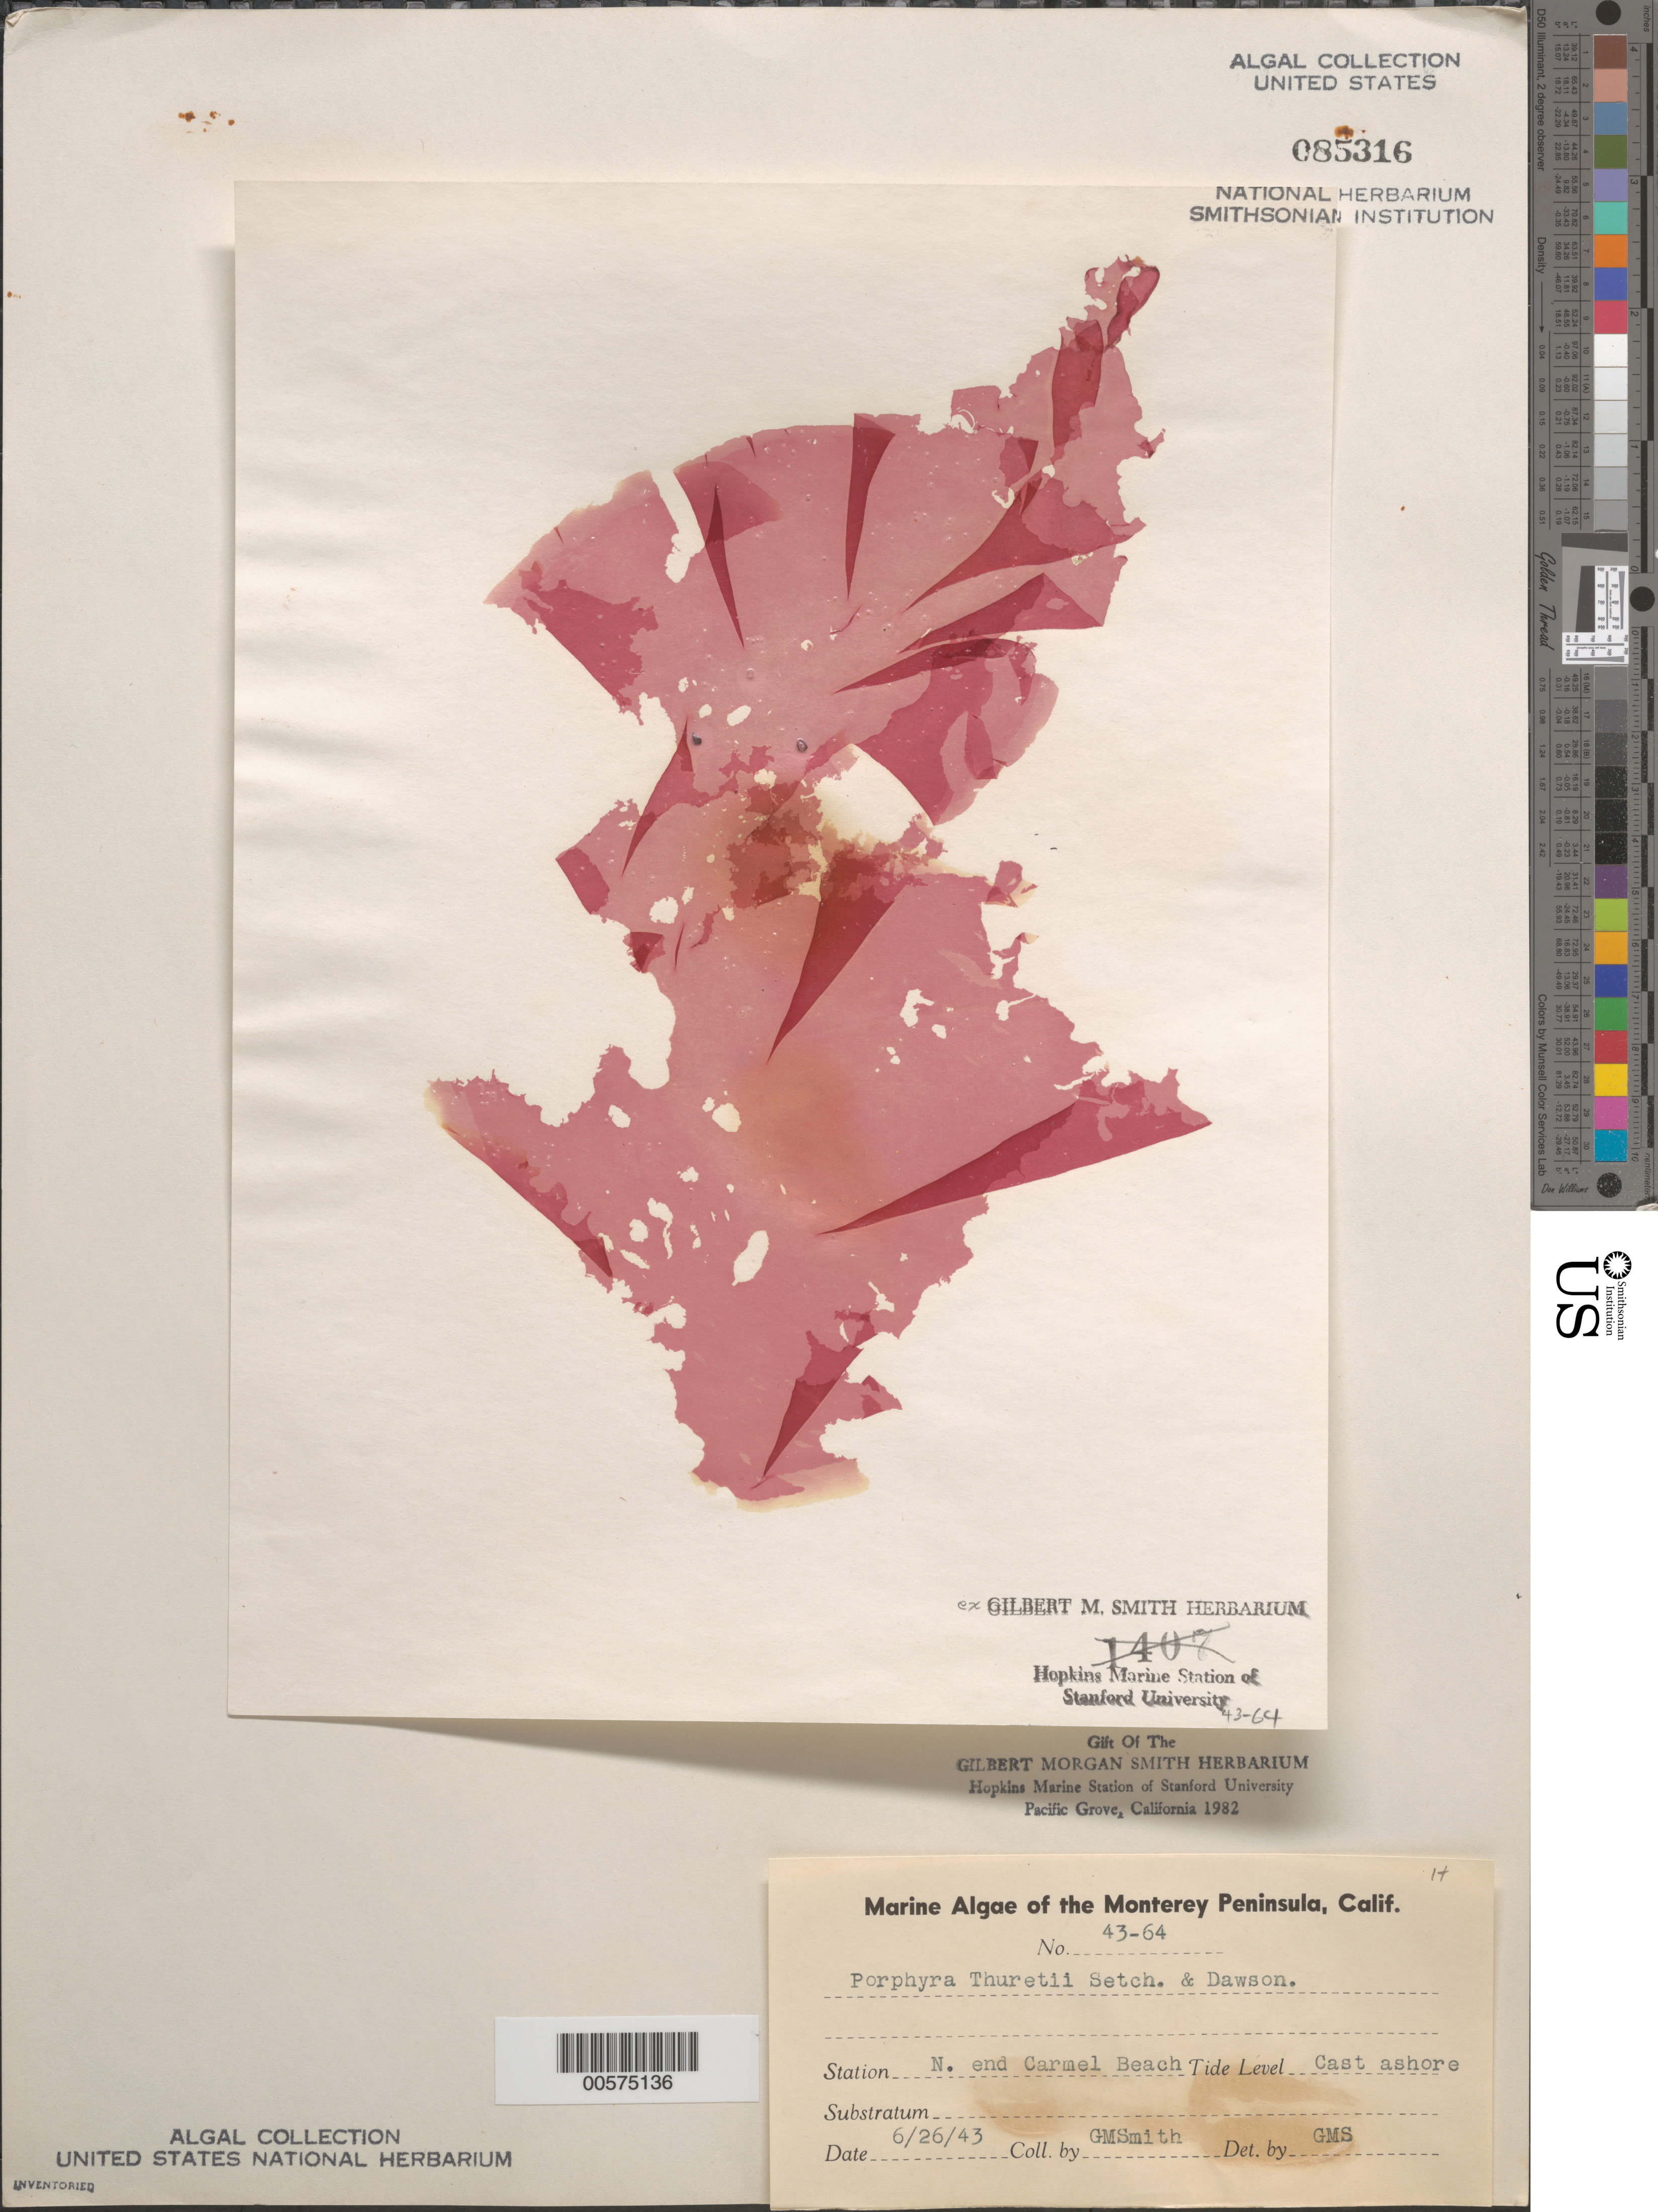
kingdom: Plantae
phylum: Rhodophyta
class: Bangiophyceae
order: Bangiales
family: Bangiaceae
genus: Pyropia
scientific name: Pyropia thuretii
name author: (Setchell & E.Y. Dawson) J.E. Sutherl. et al.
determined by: Algae name updating Project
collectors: G. M. Smith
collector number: Gms 43-64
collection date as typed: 26 Jun 1943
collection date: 1943-06-26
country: United States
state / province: California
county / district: Monterey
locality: Carmel Beach, north end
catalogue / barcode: US 85316